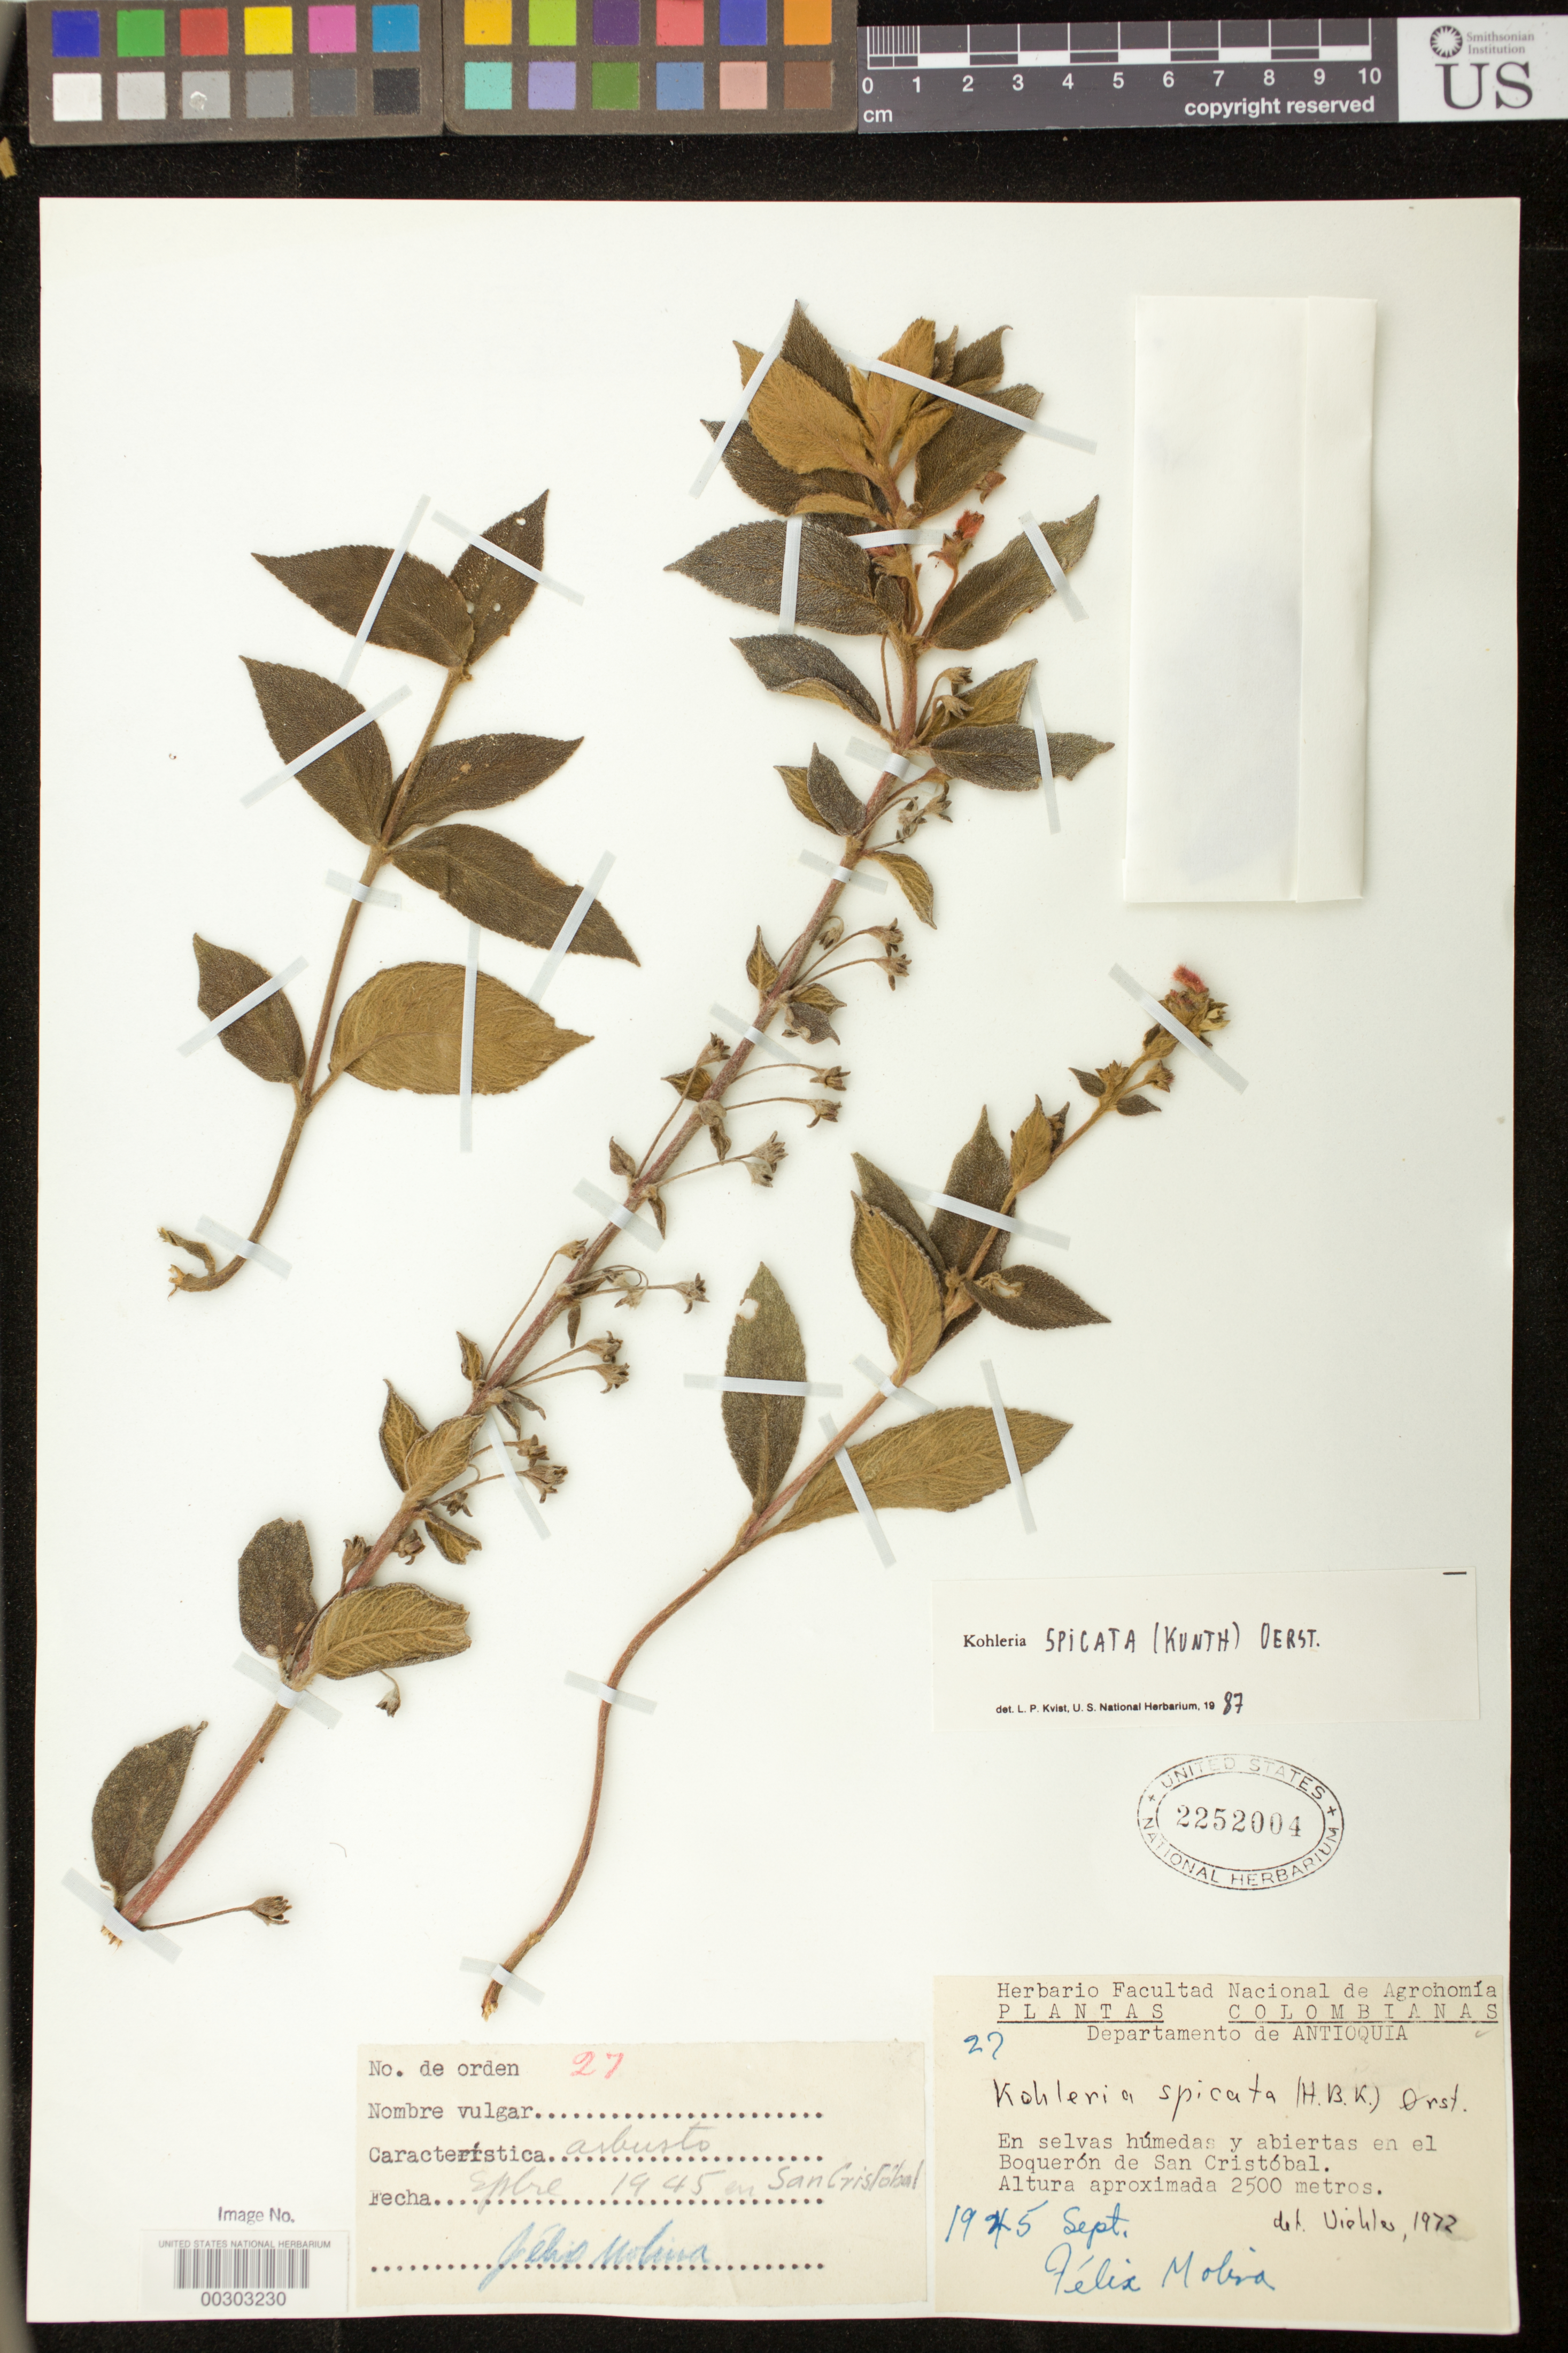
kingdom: Plantae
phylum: Tracheophyta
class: Magnoliopsida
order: Lamiales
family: Gesneriaceae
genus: Kohleria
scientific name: Kohleria spicata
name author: (Kunth) Oerst.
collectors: F. Molina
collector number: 27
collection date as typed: Sep 1945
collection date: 1945-09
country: Colombia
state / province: Antioquia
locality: In Boqueron de San Cristobal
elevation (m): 2500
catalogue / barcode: US 2252004